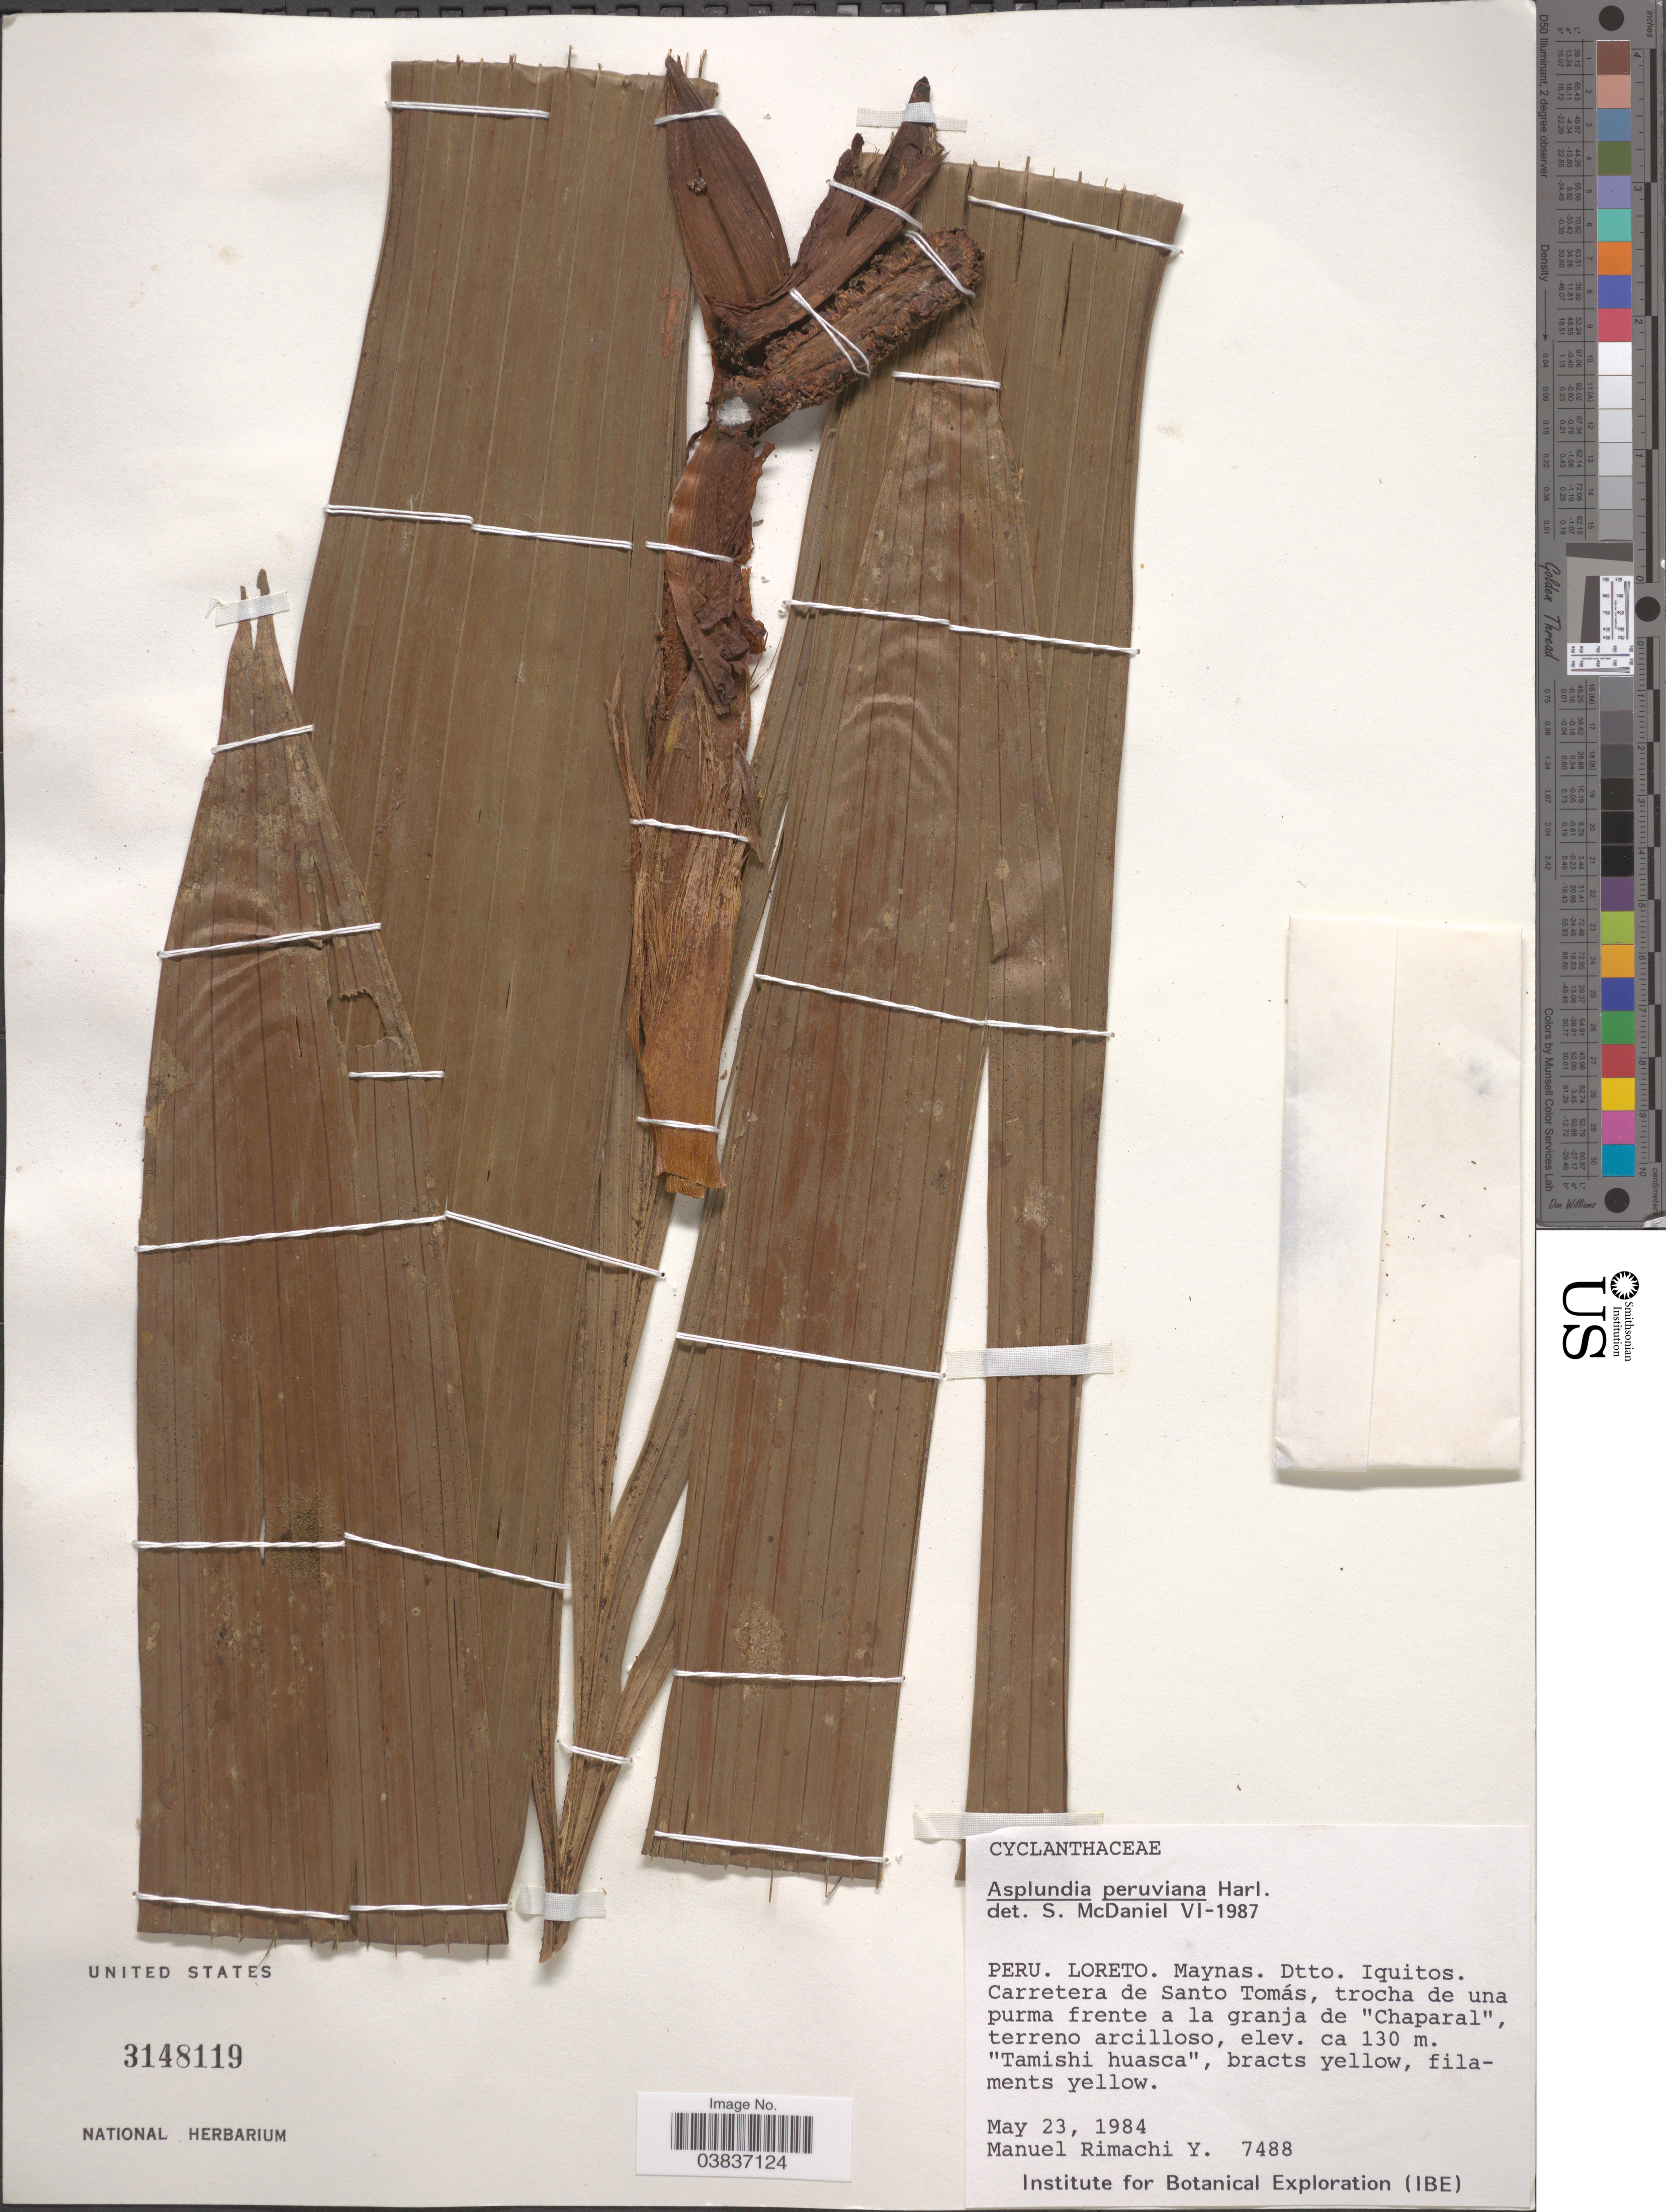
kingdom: Plantae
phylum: Tracheophyta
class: Liliopsida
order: Pandanales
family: Cyclanthaceae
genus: Asplundia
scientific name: Asplundia peruviana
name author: Harling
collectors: M. Rimachi Y.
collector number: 7488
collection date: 1984-05-23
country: Peru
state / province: Loreto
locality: Maynas. Dtto. Iquitos. Carretera de Santo Tomás, trocha de una purma frente a la granja de "Chaparal".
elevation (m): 130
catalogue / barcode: US 3148119